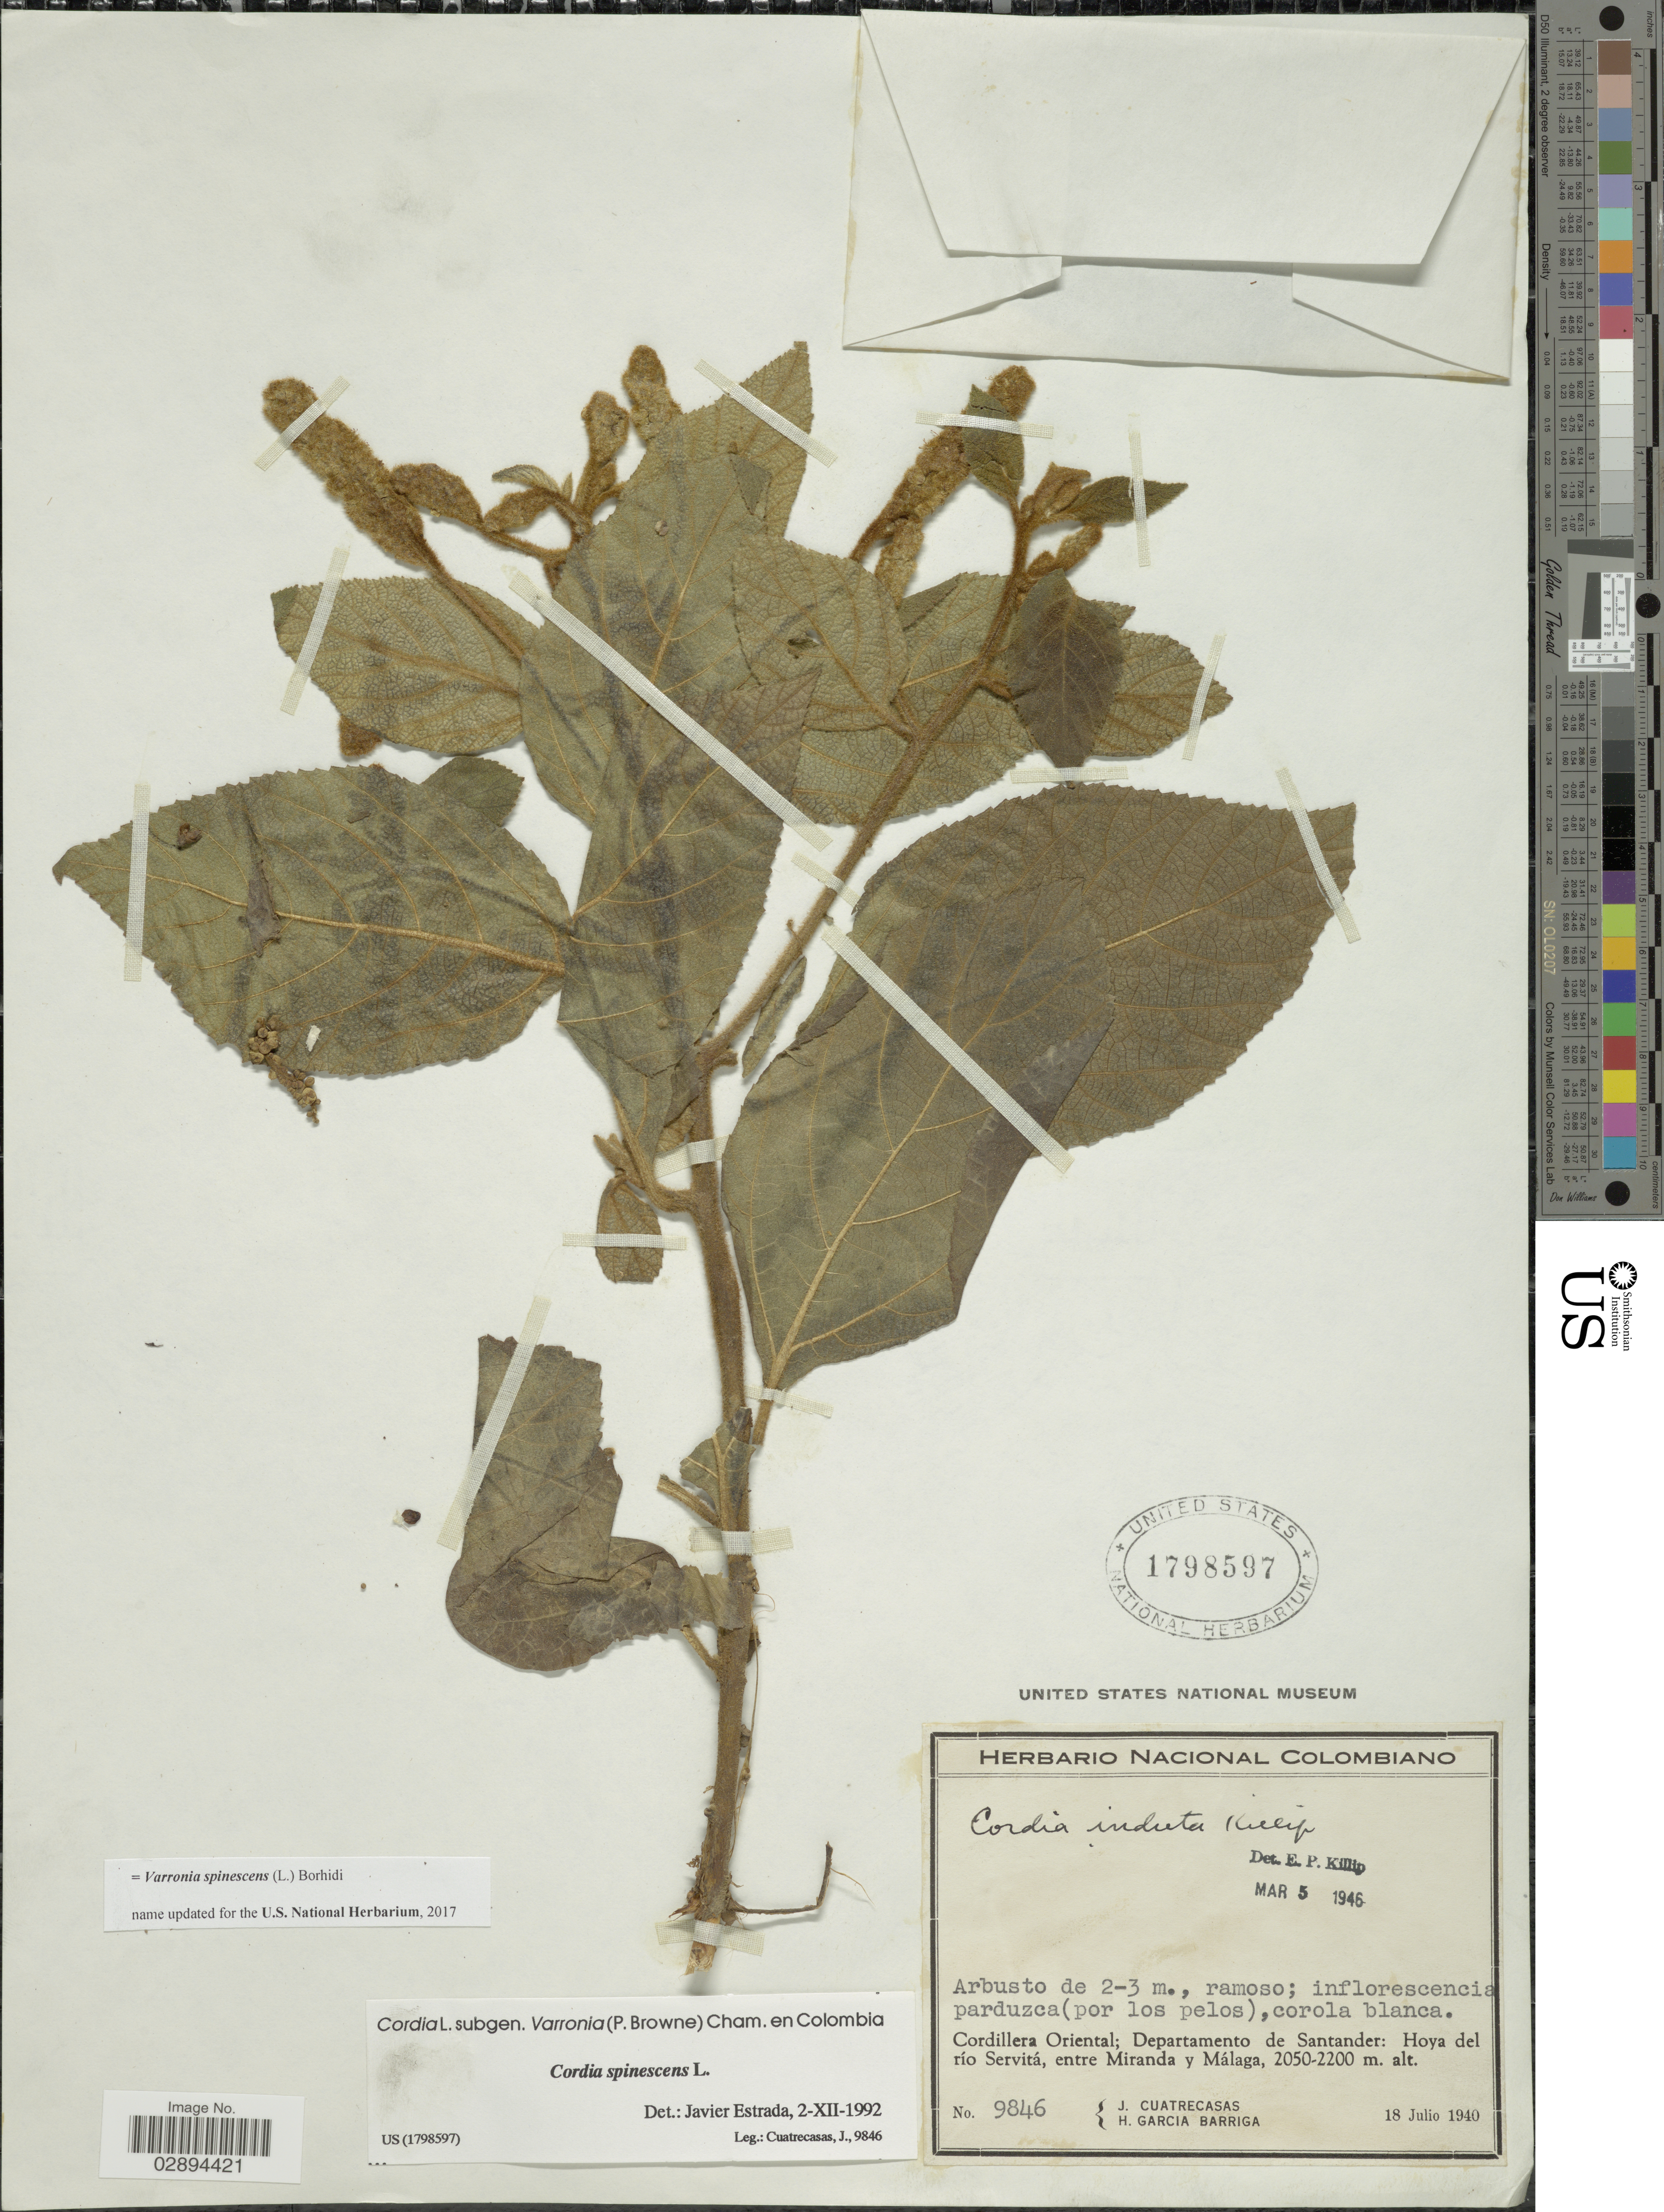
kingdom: Plantae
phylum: Tracheophyta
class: Magnoliopsida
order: Boraginales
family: Cordiaceae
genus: Varronia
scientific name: Varronia spinescens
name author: (L.) Borhidi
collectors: J. Cuatrecasas & H. García Barriga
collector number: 9846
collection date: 1940-07-18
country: Colombia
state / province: Santander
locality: Cordillera Oriental, Departamento de Santander, Hoya del río Servitá, entre Miranda y Málaga.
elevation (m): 2050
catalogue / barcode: US 1798597